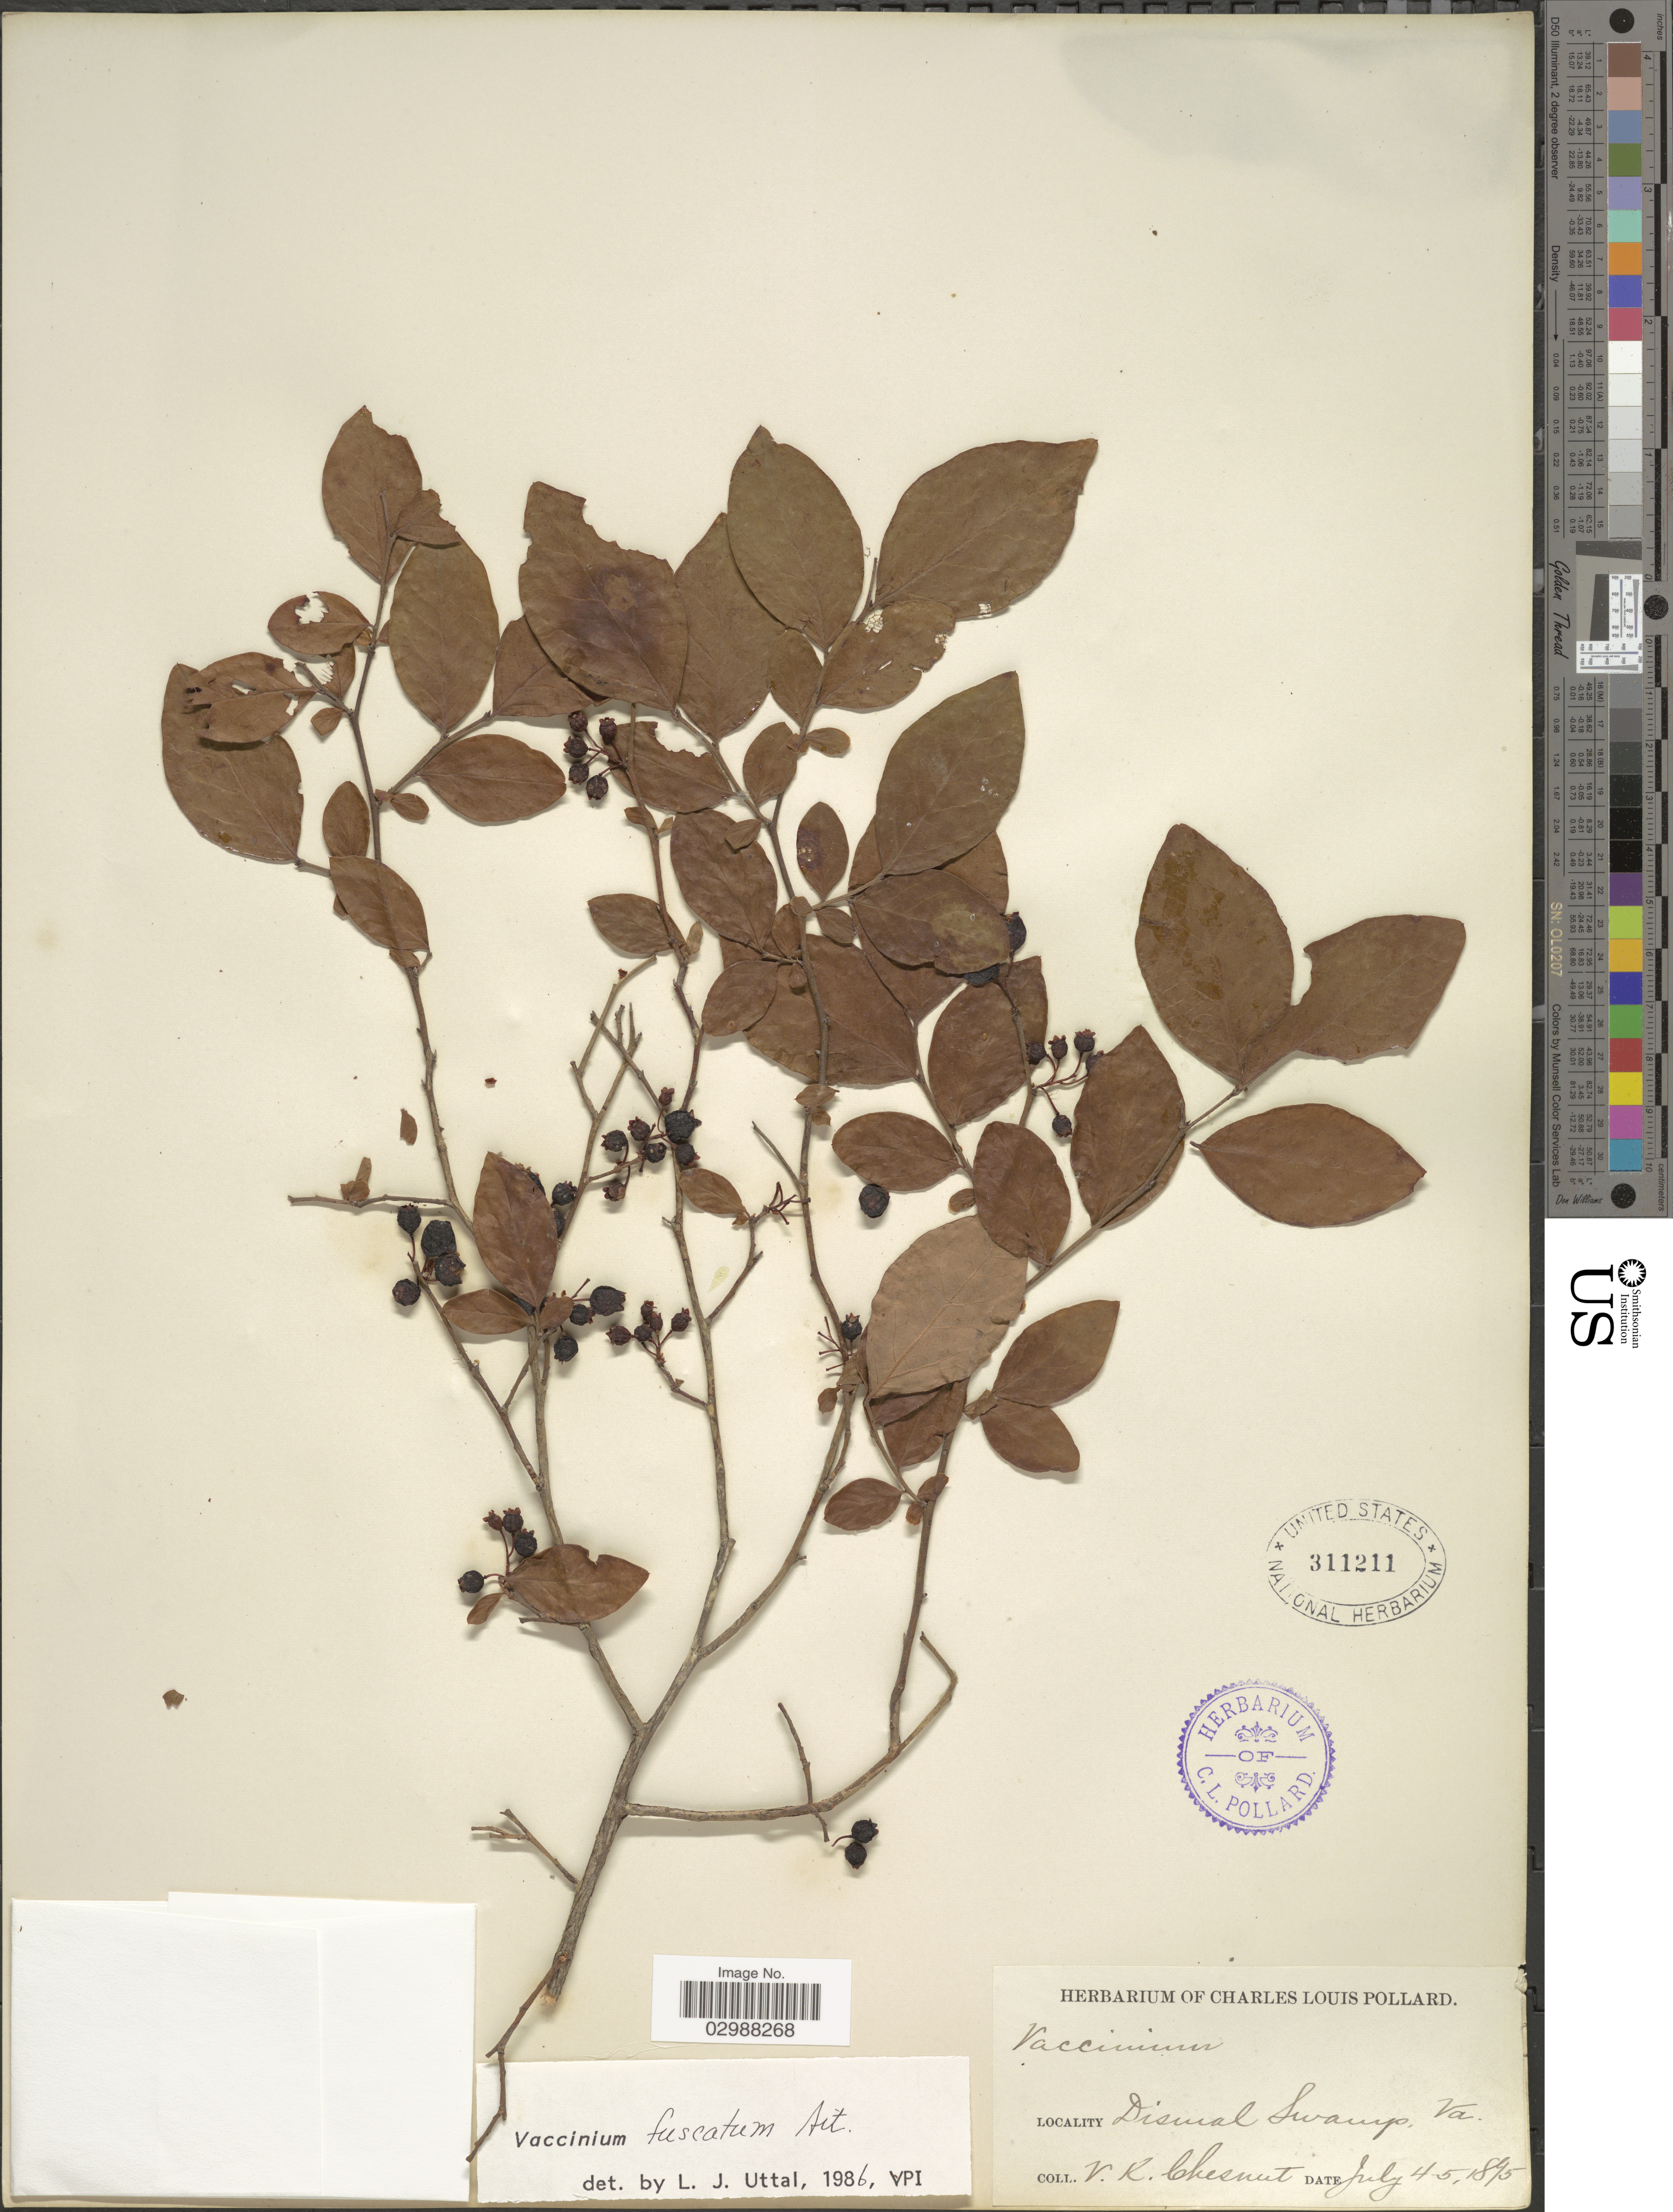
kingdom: Plantae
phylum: Tracheophyta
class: Magnoliopsida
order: Ericales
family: Ericaceae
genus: Vaccinium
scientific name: Vaccinium fuscatum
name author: Aiton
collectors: V. Chesnut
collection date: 1895-07-04/1895-07-05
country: United States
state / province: Virginia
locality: Dismal Swamp.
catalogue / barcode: US 311211